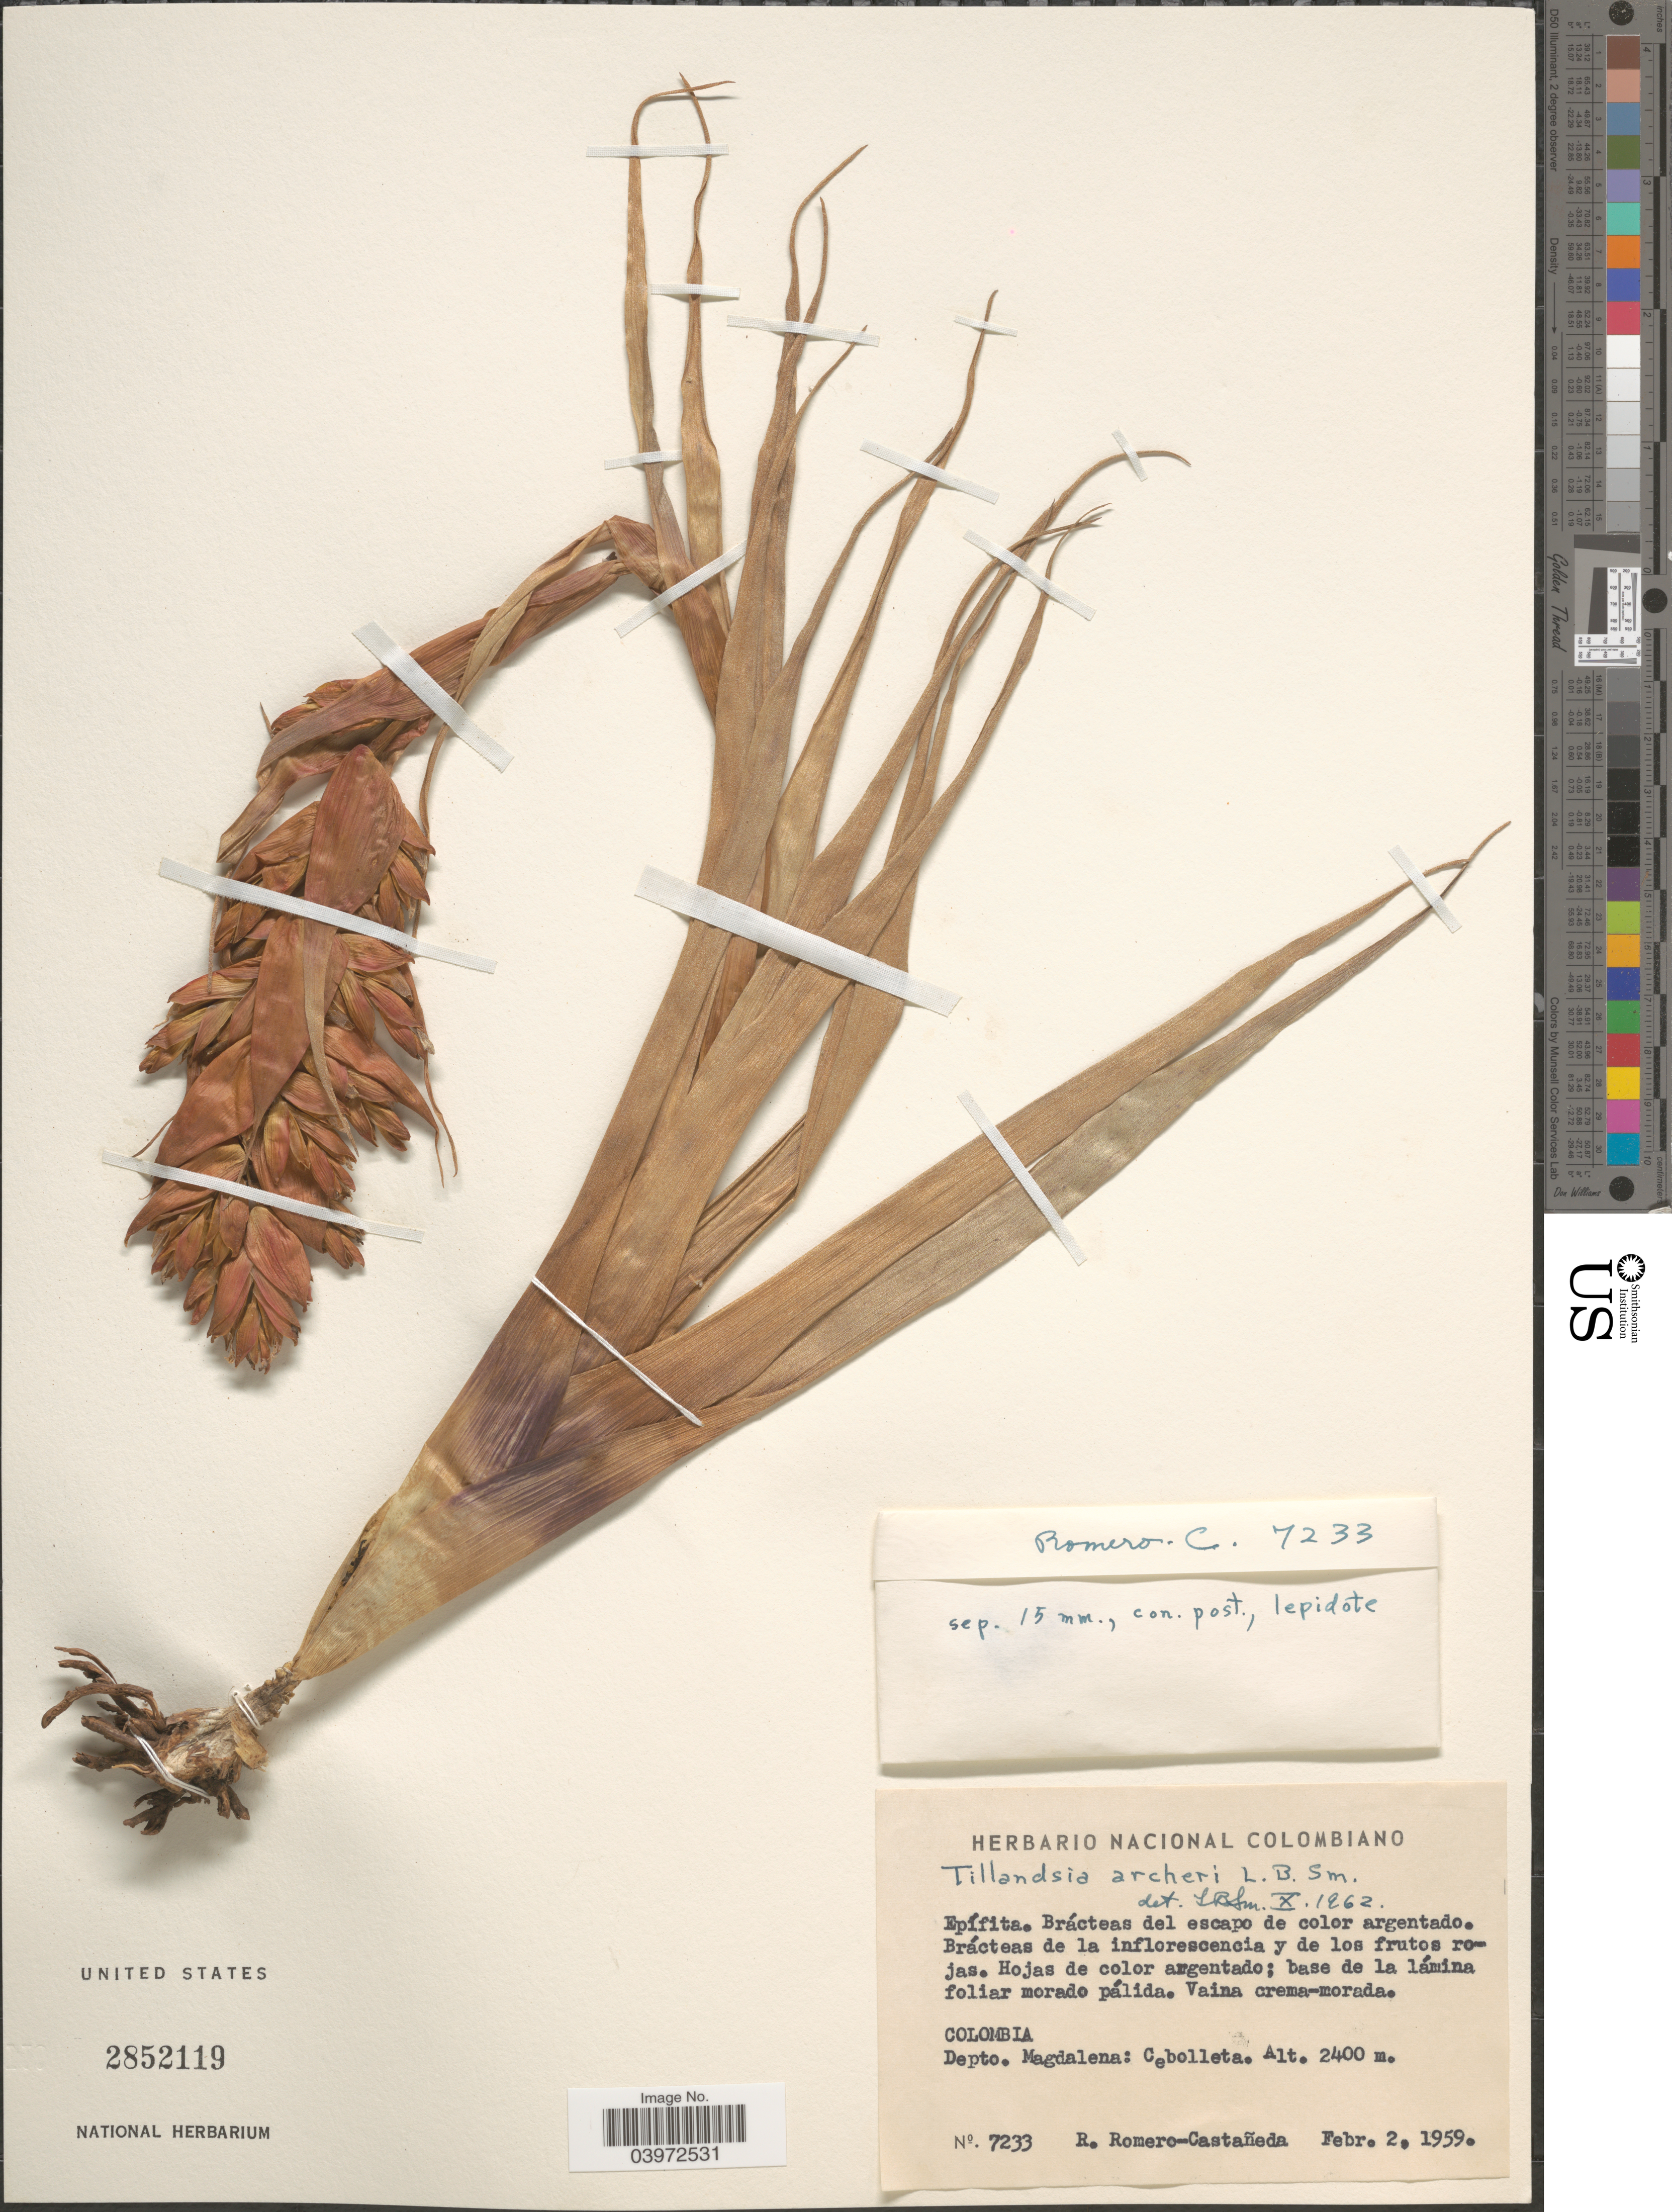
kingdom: Plantae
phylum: Tracheophyta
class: Liliopsida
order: Poales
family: Bromeliaceae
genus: Tillandsia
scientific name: Tillandsia archeri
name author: L.B. Sm.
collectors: R. Romero Castañeda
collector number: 7233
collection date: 1959-02-02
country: Colombia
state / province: Magdalena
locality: Depto Magdalena: Cebolleta.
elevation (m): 2400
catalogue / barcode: US 2852119